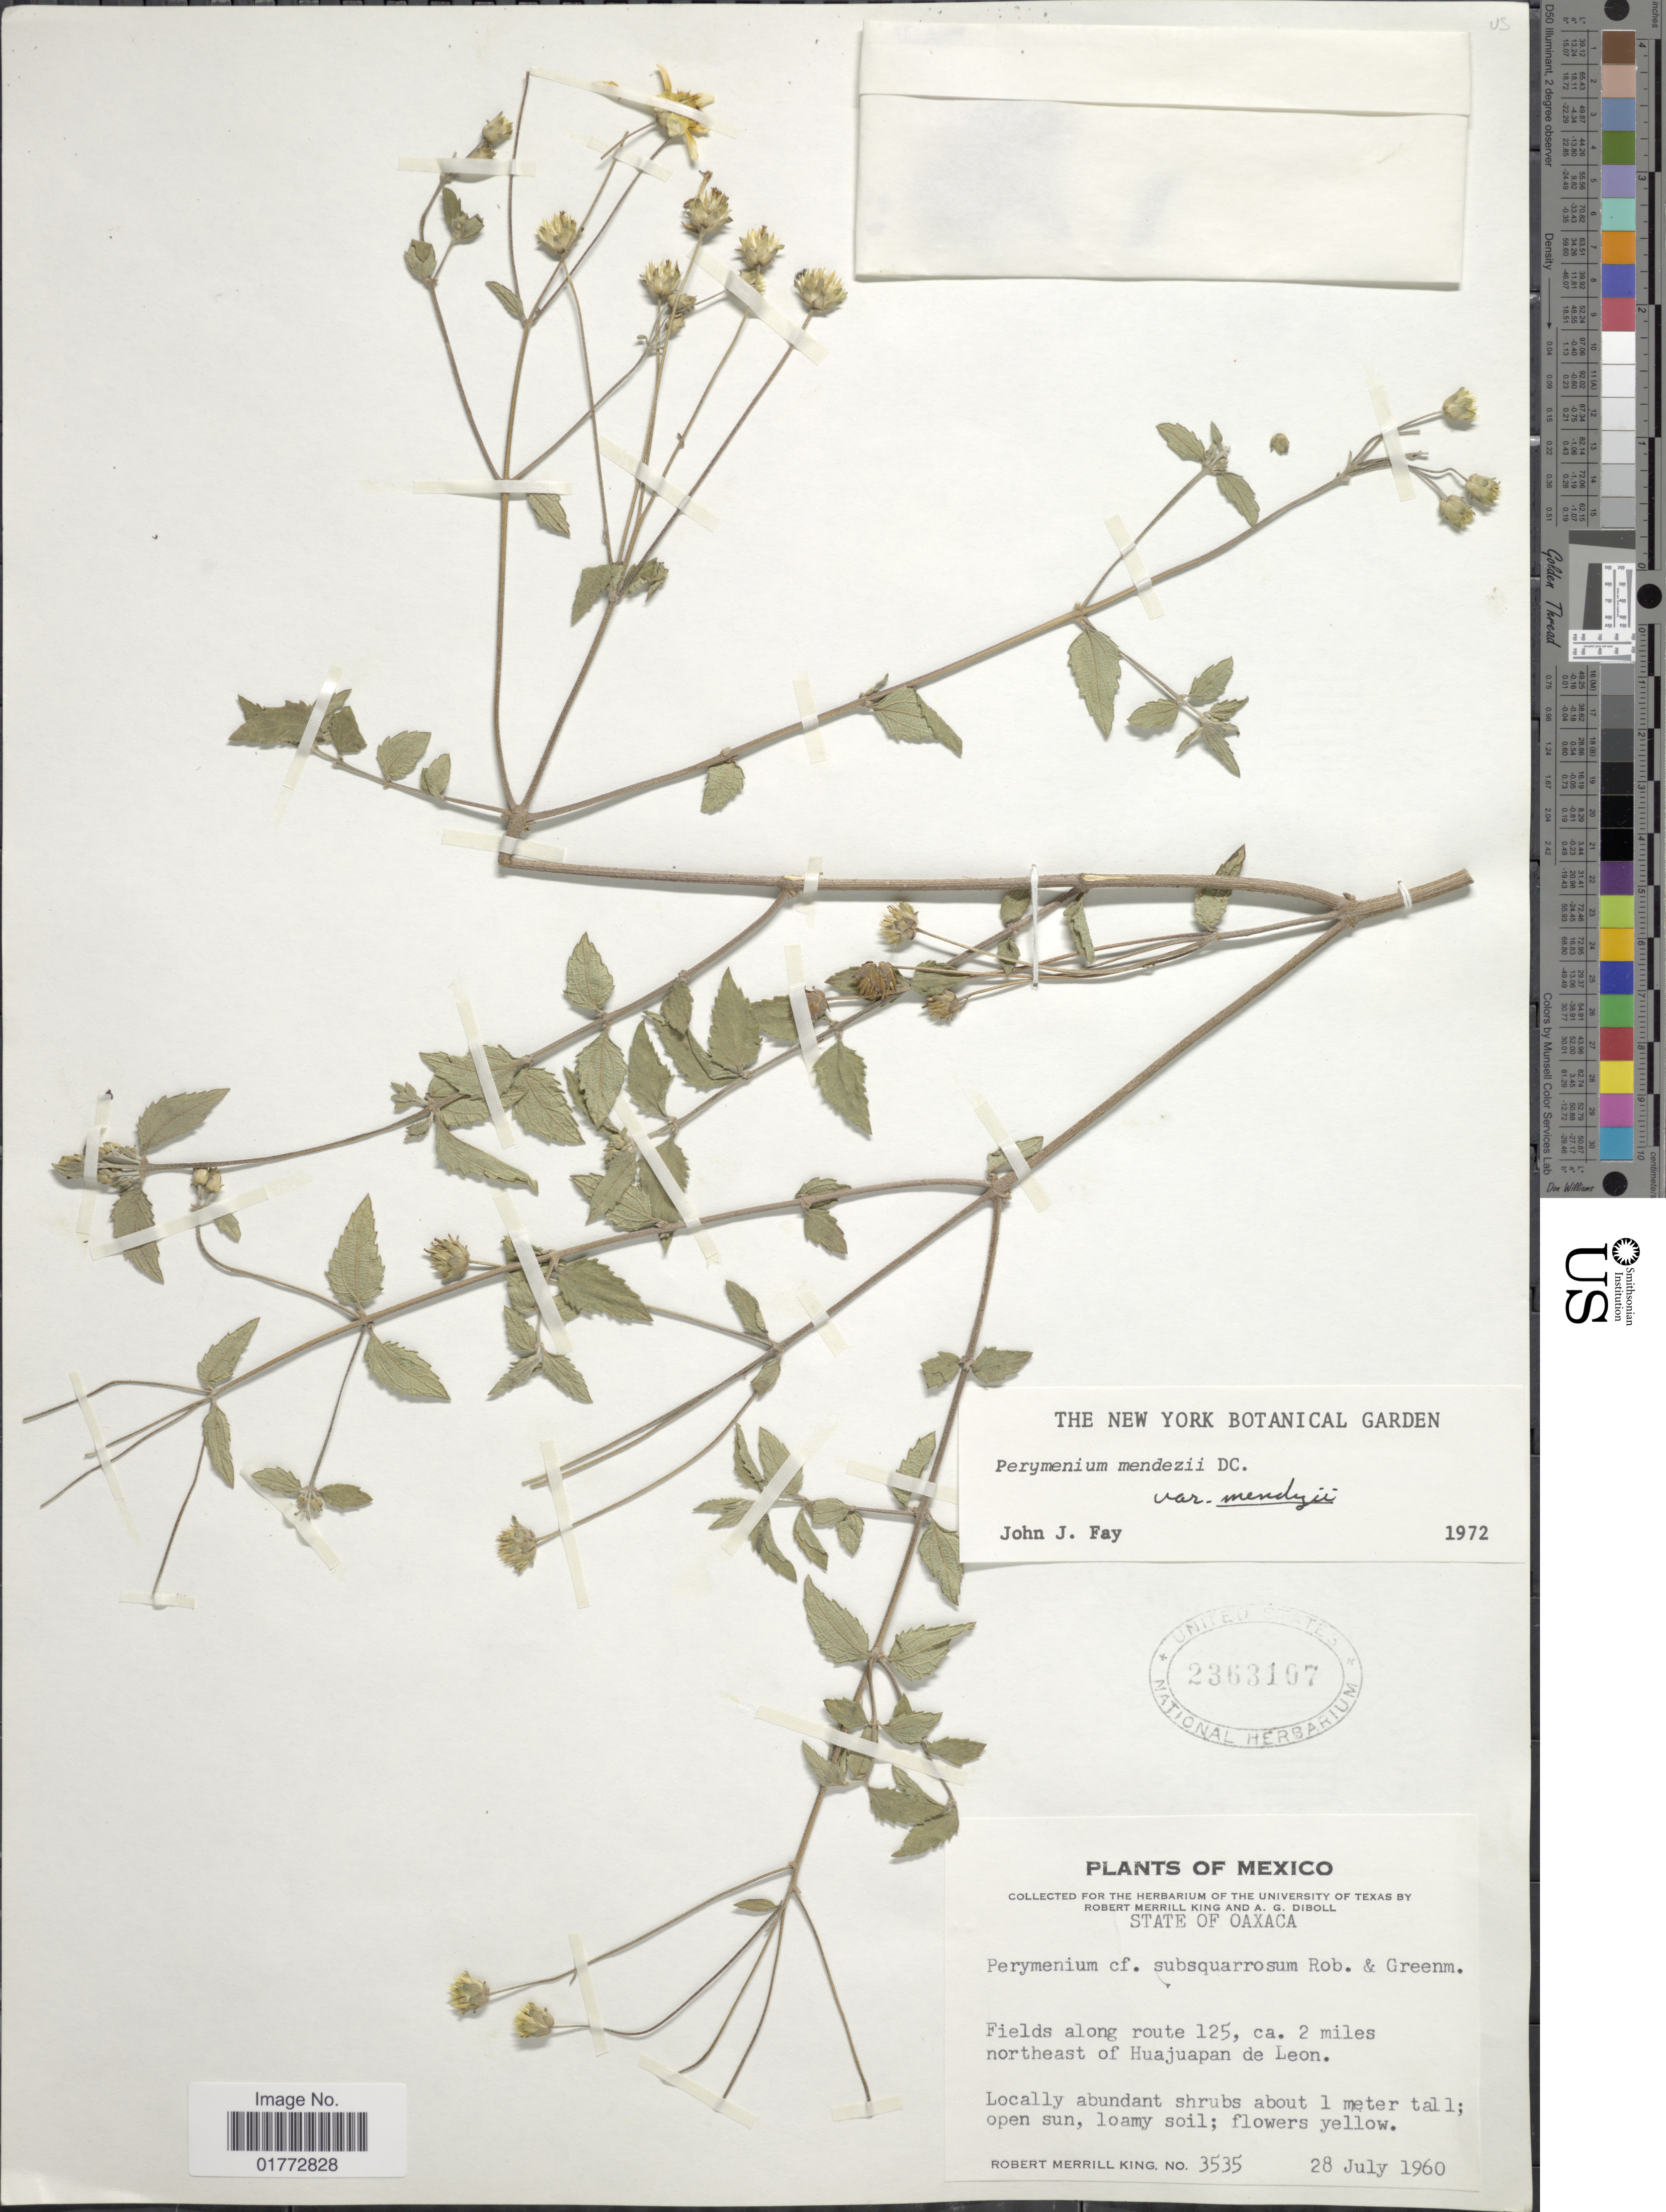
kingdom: Plantae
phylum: Tracheophyta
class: Magnoliopsida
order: Asterales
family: Asteraceae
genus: Perymenium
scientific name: Perymenium mendezii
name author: DC.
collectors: R. M. King & A. Diboll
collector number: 3535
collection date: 1960-07-28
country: Mexico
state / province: Oaxaca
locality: Fields along route 125, ca. 2 miles northeast of Huajuapan de Leon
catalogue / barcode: US 2363197